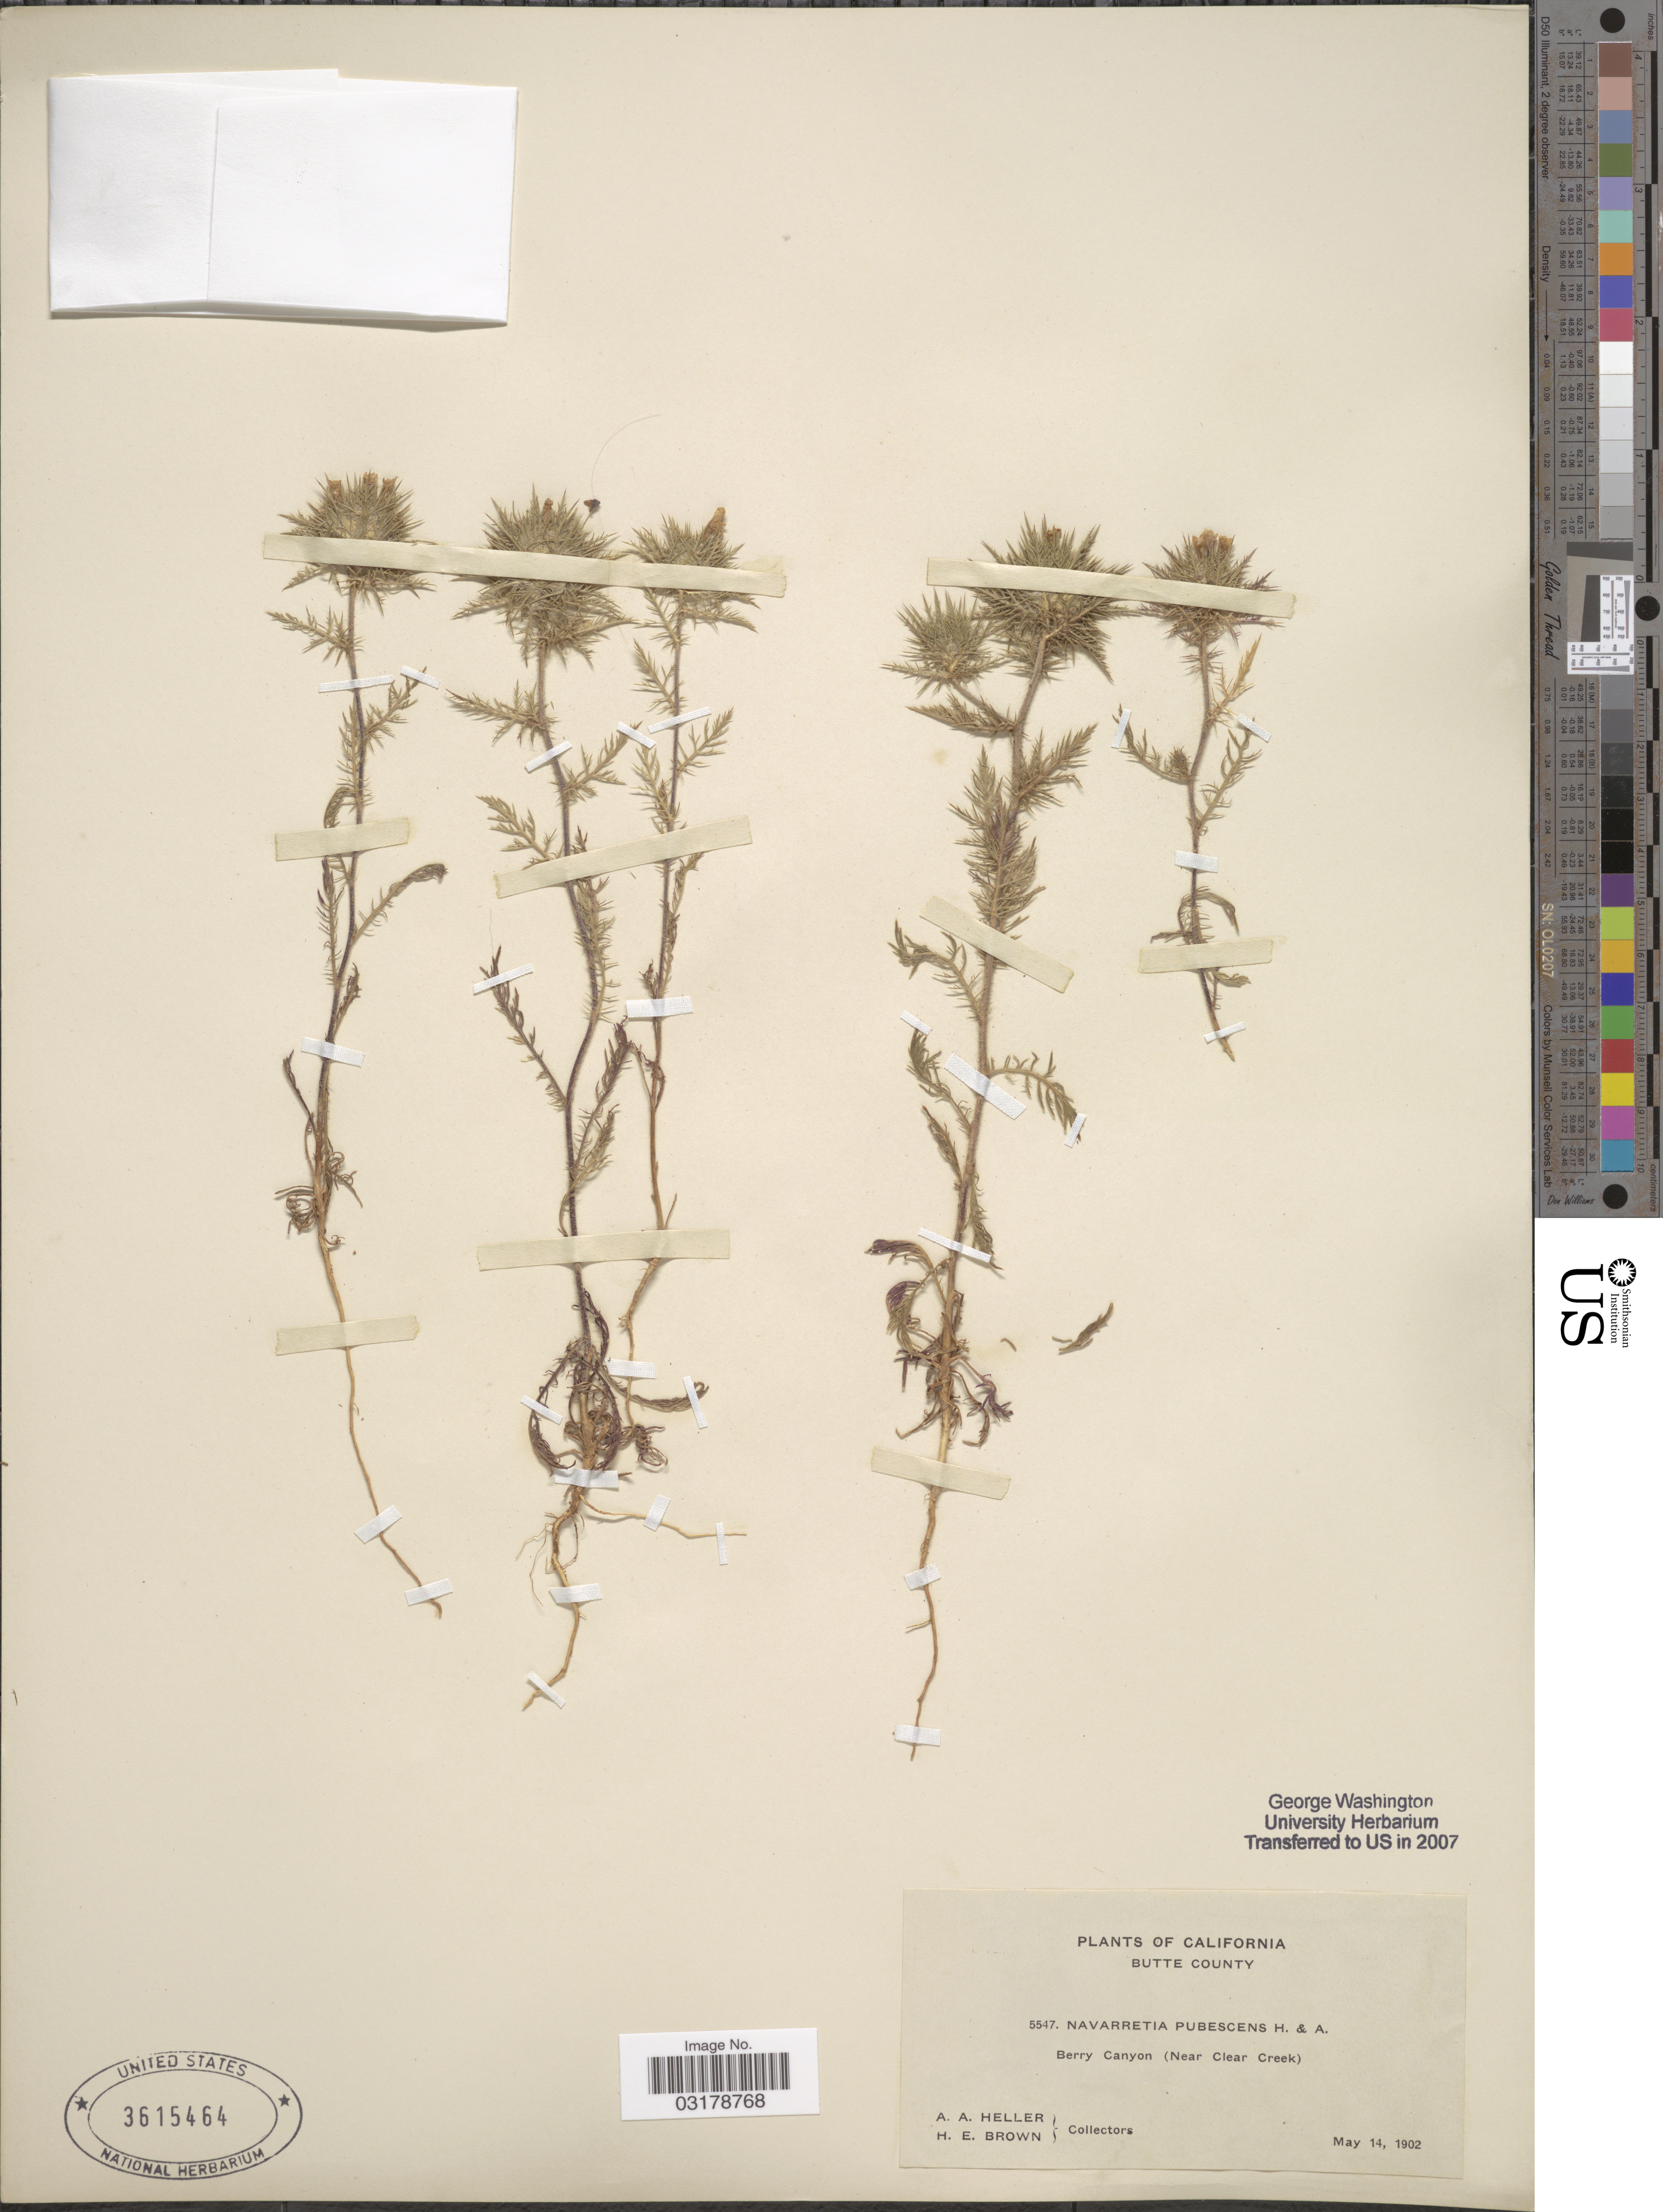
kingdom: Plantae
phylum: Tracheophyta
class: Magnoliopsida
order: Ericales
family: Polemoniaceae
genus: Navarretia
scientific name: Navarretia pubescens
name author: (Benth.) Hook. & Arn.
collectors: A. A. Heller & H. E. Brown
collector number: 5547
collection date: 1902-05-14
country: United States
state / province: California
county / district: Butte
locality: Butte County. Berry Canyon (Near Clear Creek).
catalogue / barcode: US 3615464